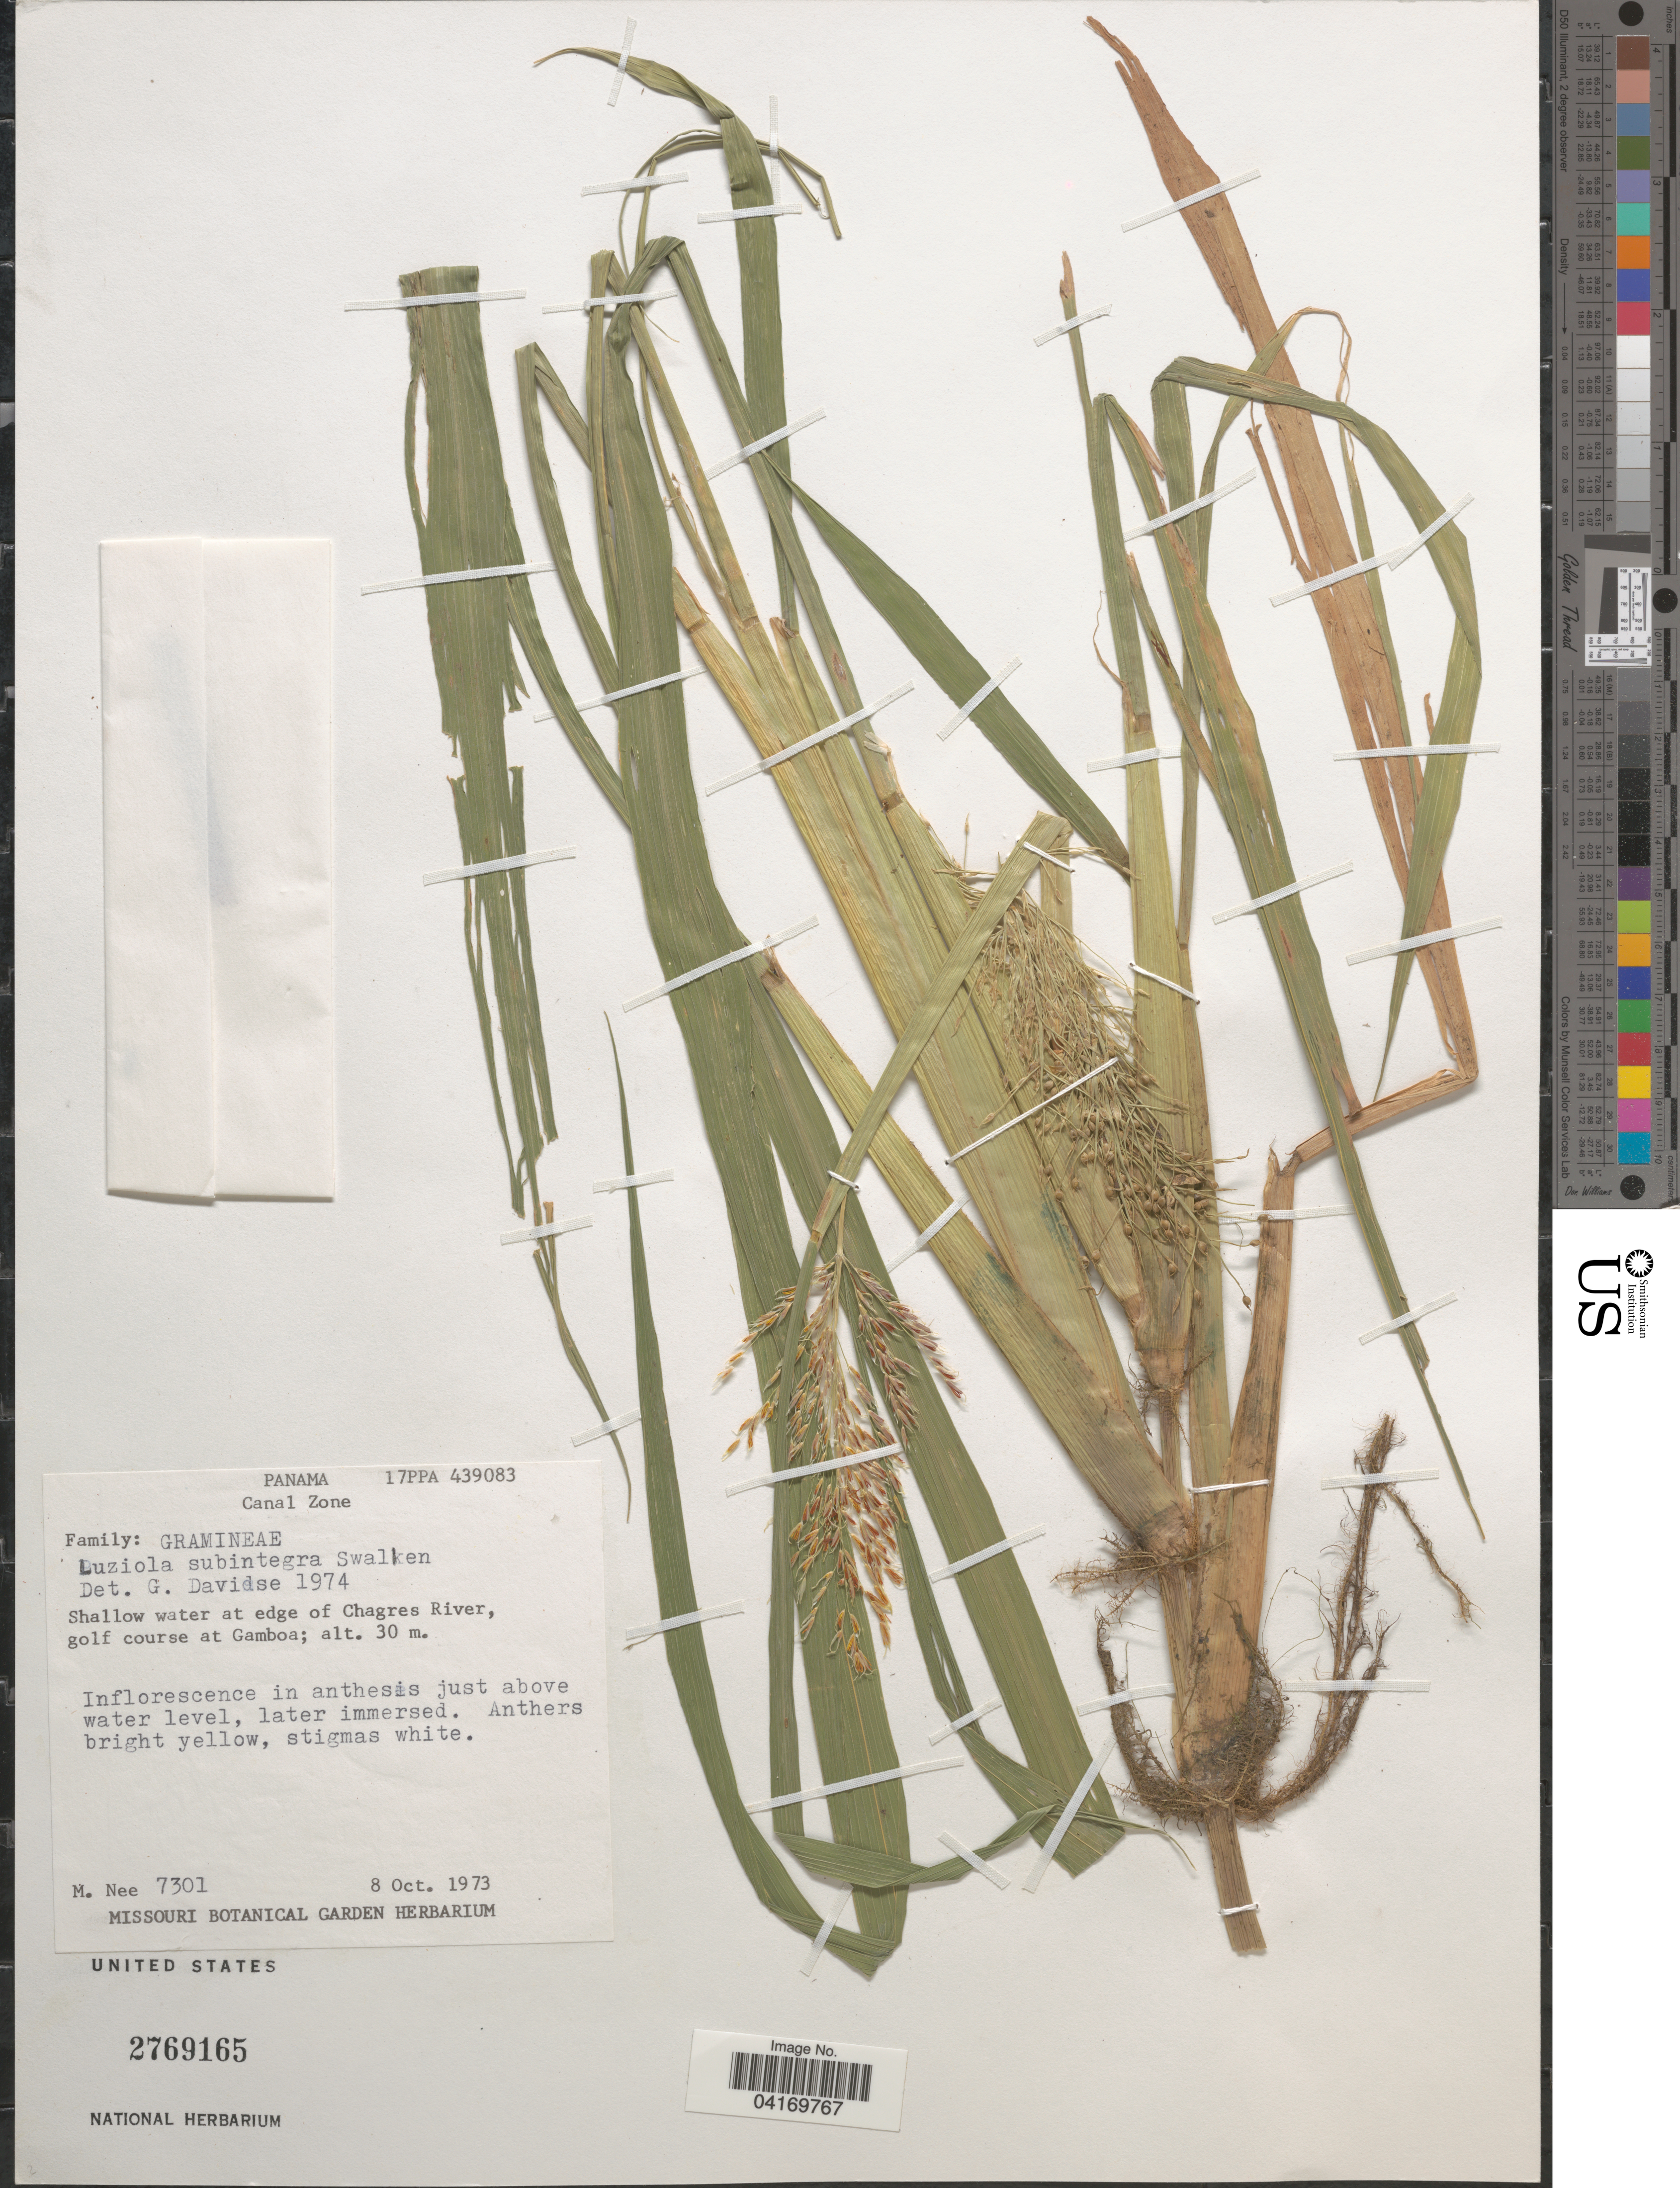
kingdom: Plantae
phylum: Tracheophyta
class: Liliopsida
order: Poales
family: Poaceae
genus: Luziola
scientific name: Luziola subintegra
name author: Swallen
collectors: M. Nee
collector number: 7301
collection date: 1973-10-08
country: Panama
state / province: Colón / Panamá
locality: Canal Zone. Shallow water at edge of Chagres River, golf course at Gamboa.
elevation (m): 30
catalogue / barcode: US 2769165